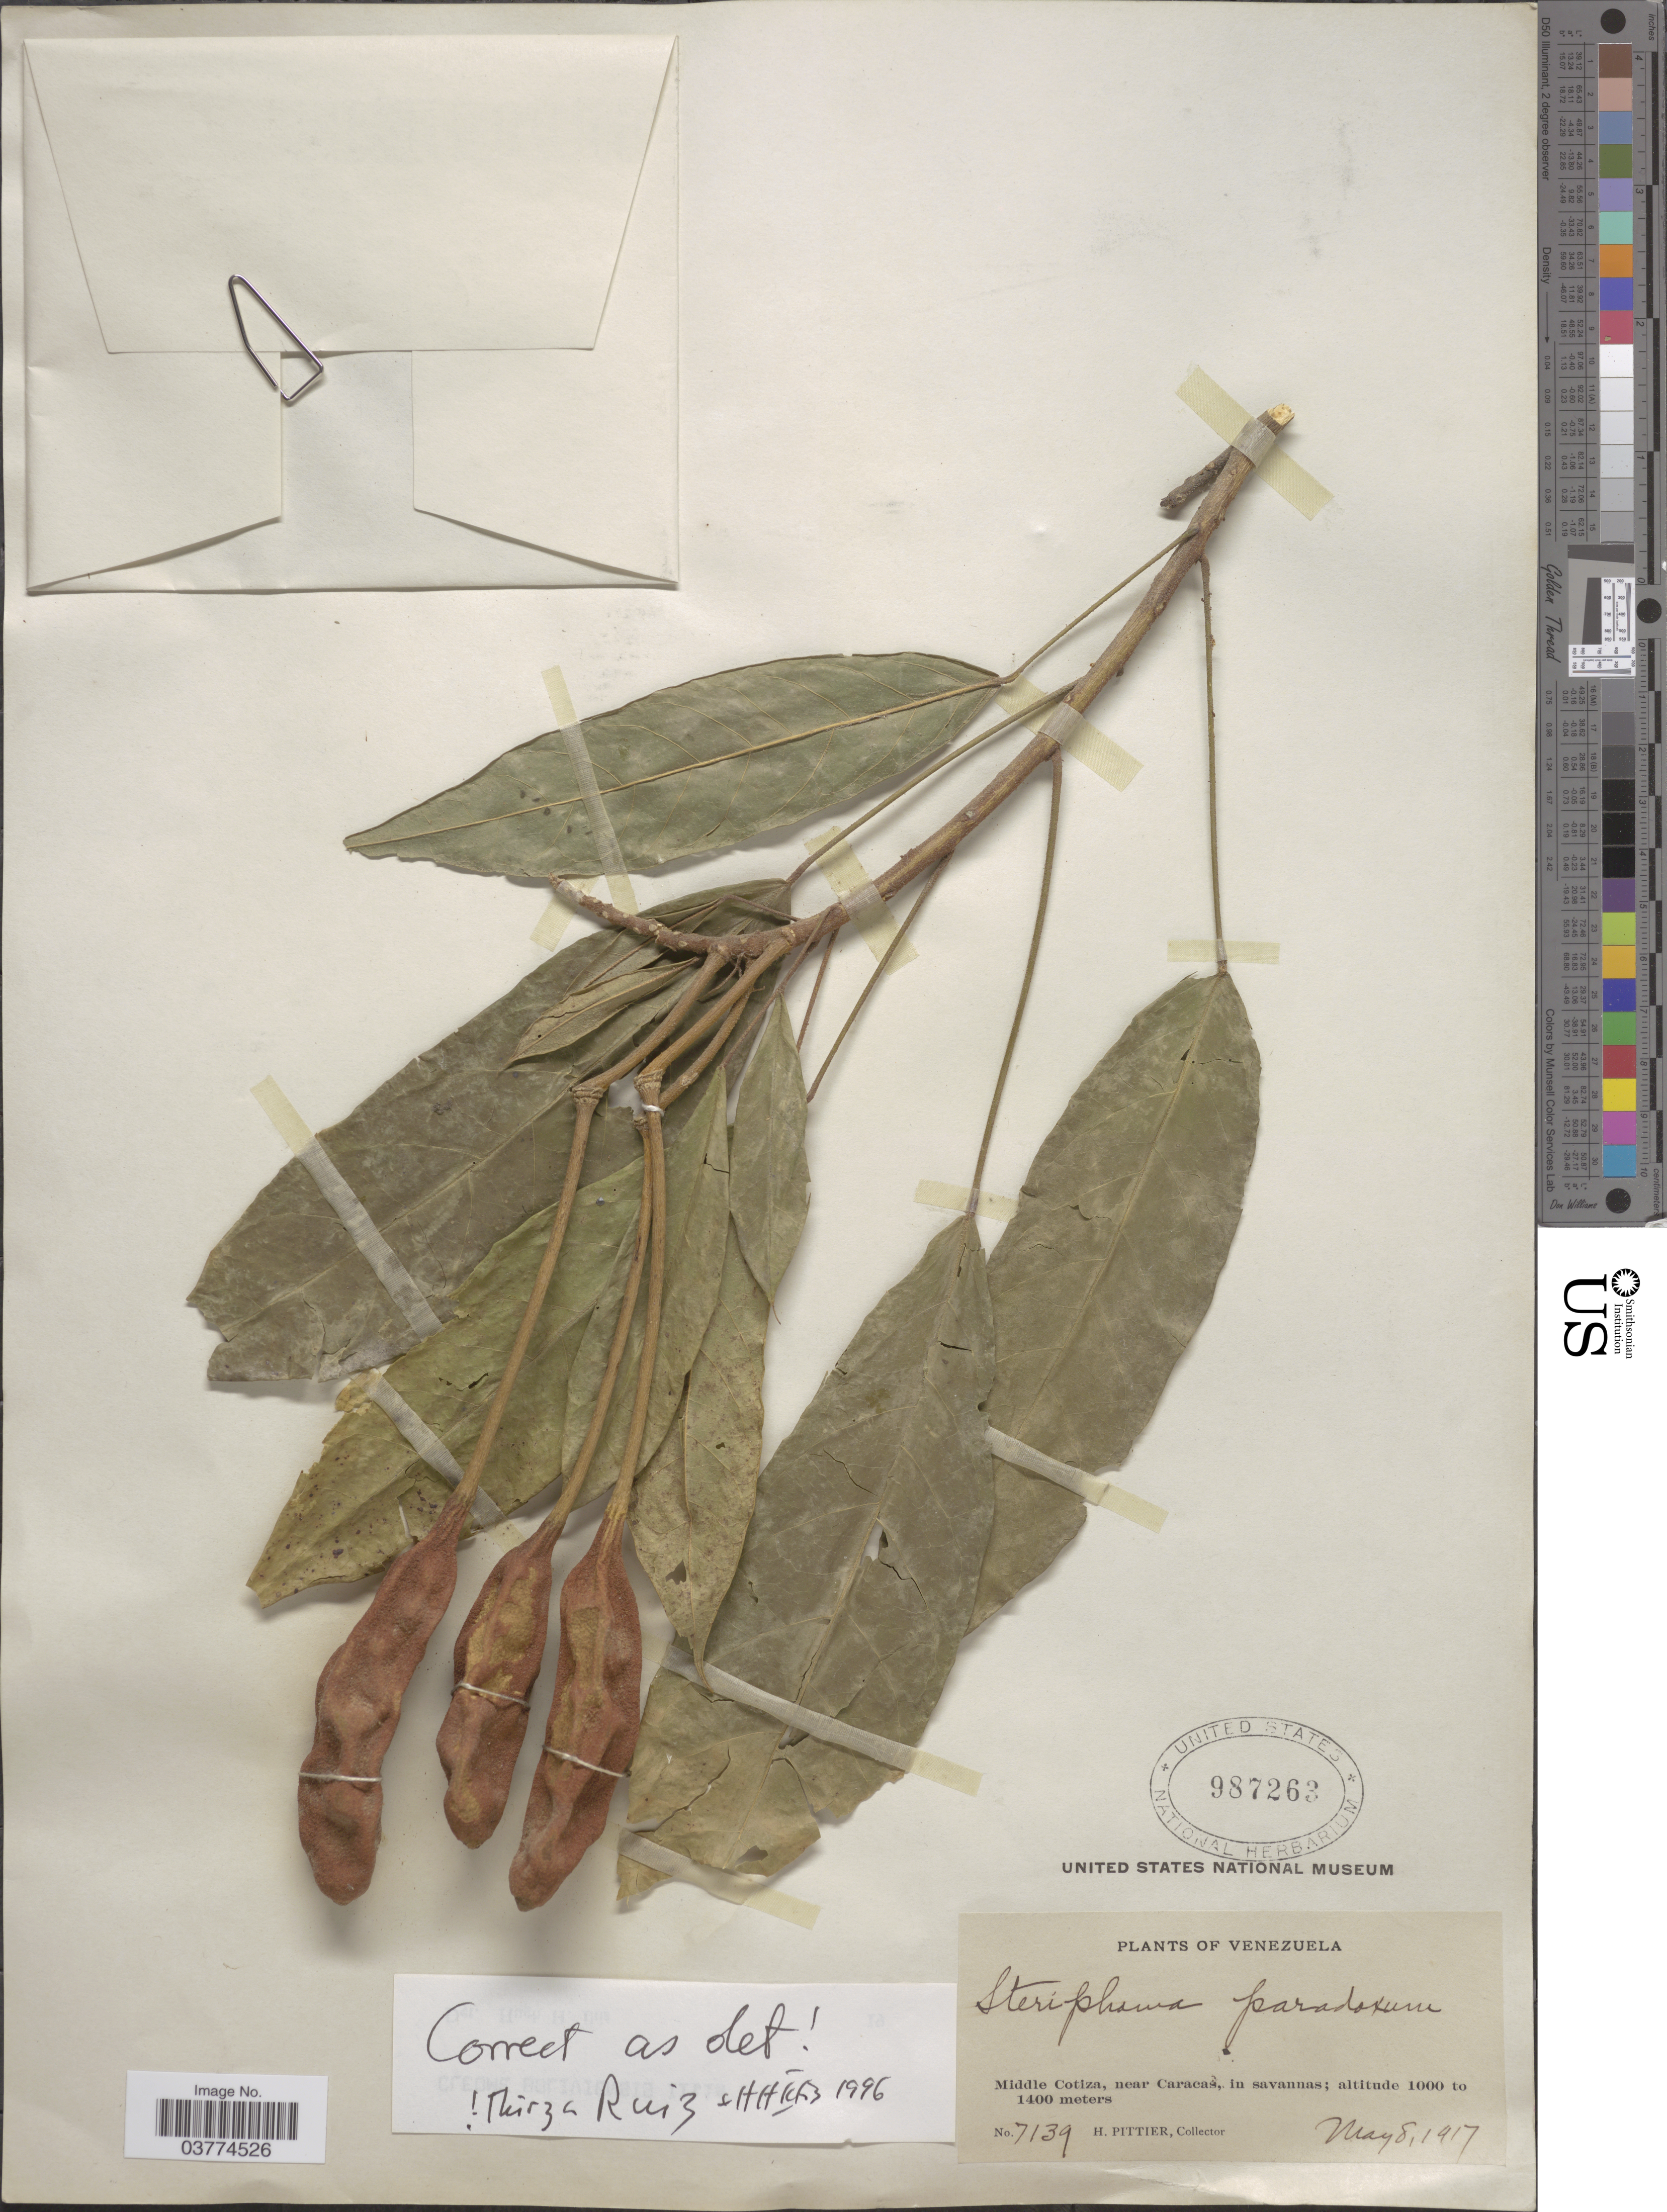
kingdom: Plantae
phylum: Tracheophyta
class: Magnoliopsida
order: Brassicales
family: Capparaceae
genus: Steriphoma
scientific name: Steriphoma paradoxum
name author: (Jacq.) Endl.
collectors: H. F. Pittier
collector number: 7139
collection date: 1917-05-08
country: Venezuela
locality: Middle Cotiza, near Caracas, in savannas.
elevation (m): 1000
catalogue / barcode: US 987263